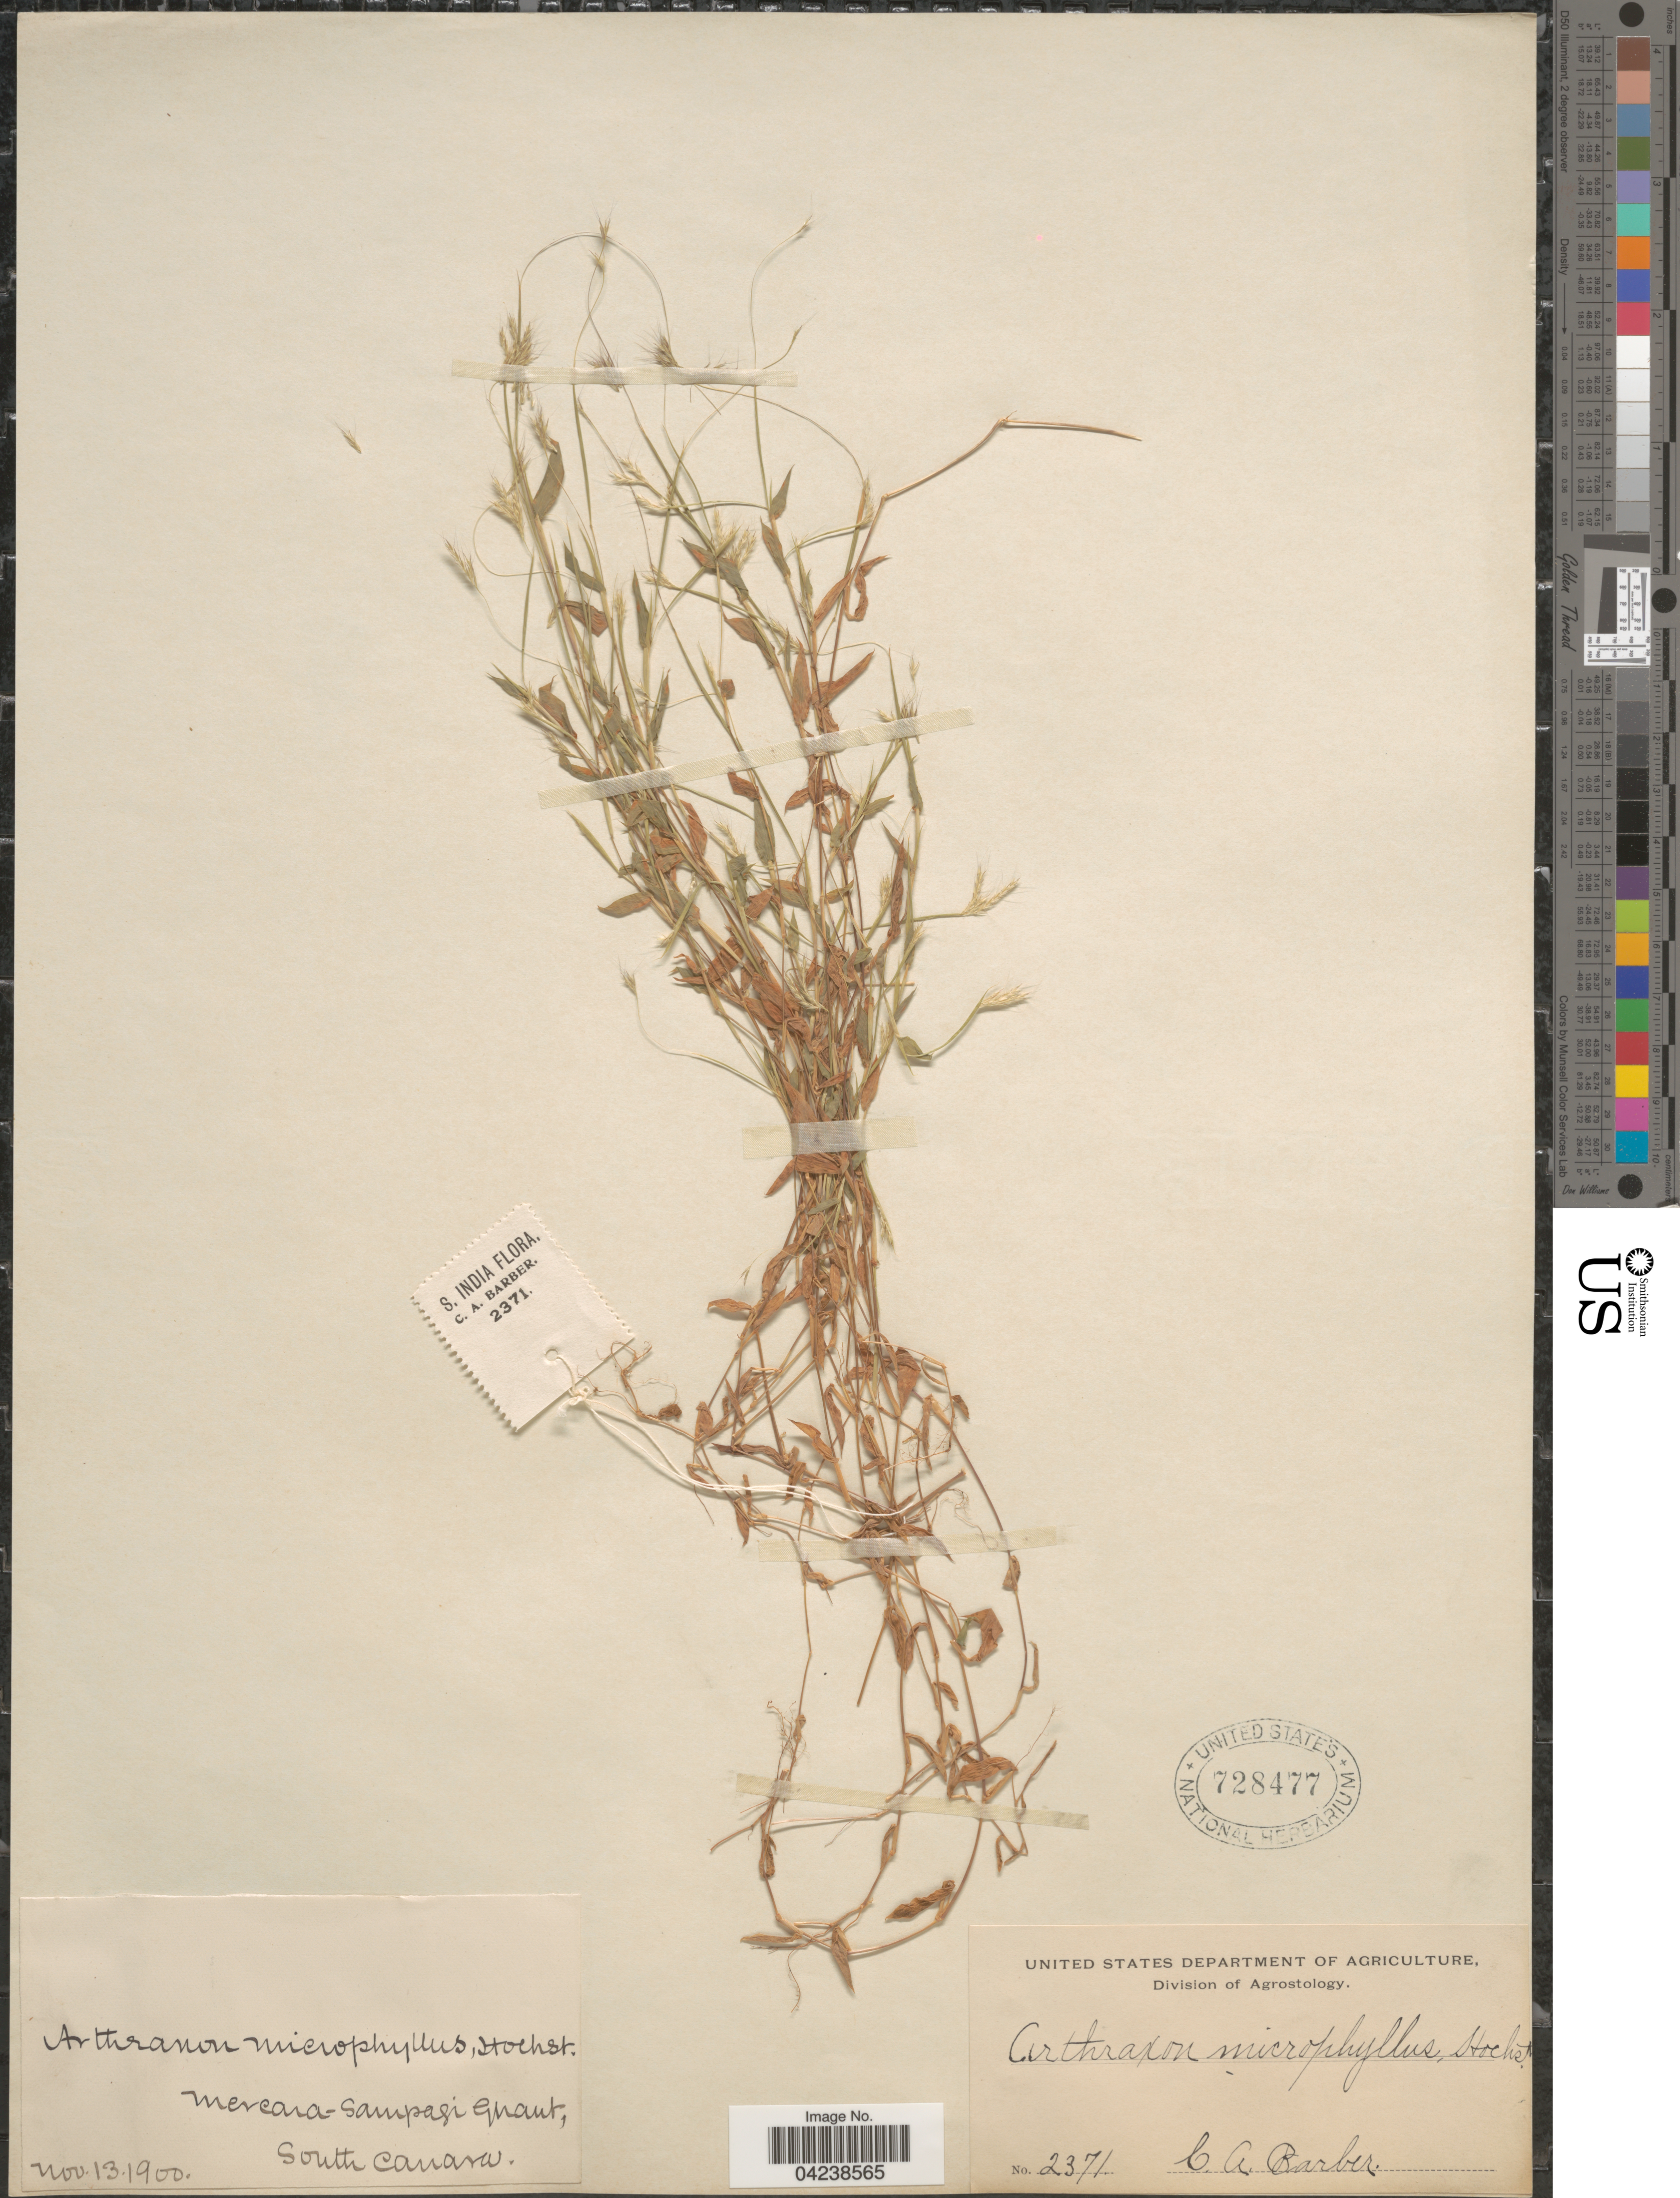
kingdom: Plantae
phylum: Tracheophyta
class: Liliopsida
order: Poales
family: Poaceae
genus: Arthraxon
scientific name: Arthraxon lancifolius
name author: (Trin.) Hochst.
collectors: C. Barber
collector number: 2371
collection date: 1900-11-13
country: India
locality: S. India. Mercana-Sampagi Ghaut, South Canara.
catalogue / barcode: US 728477